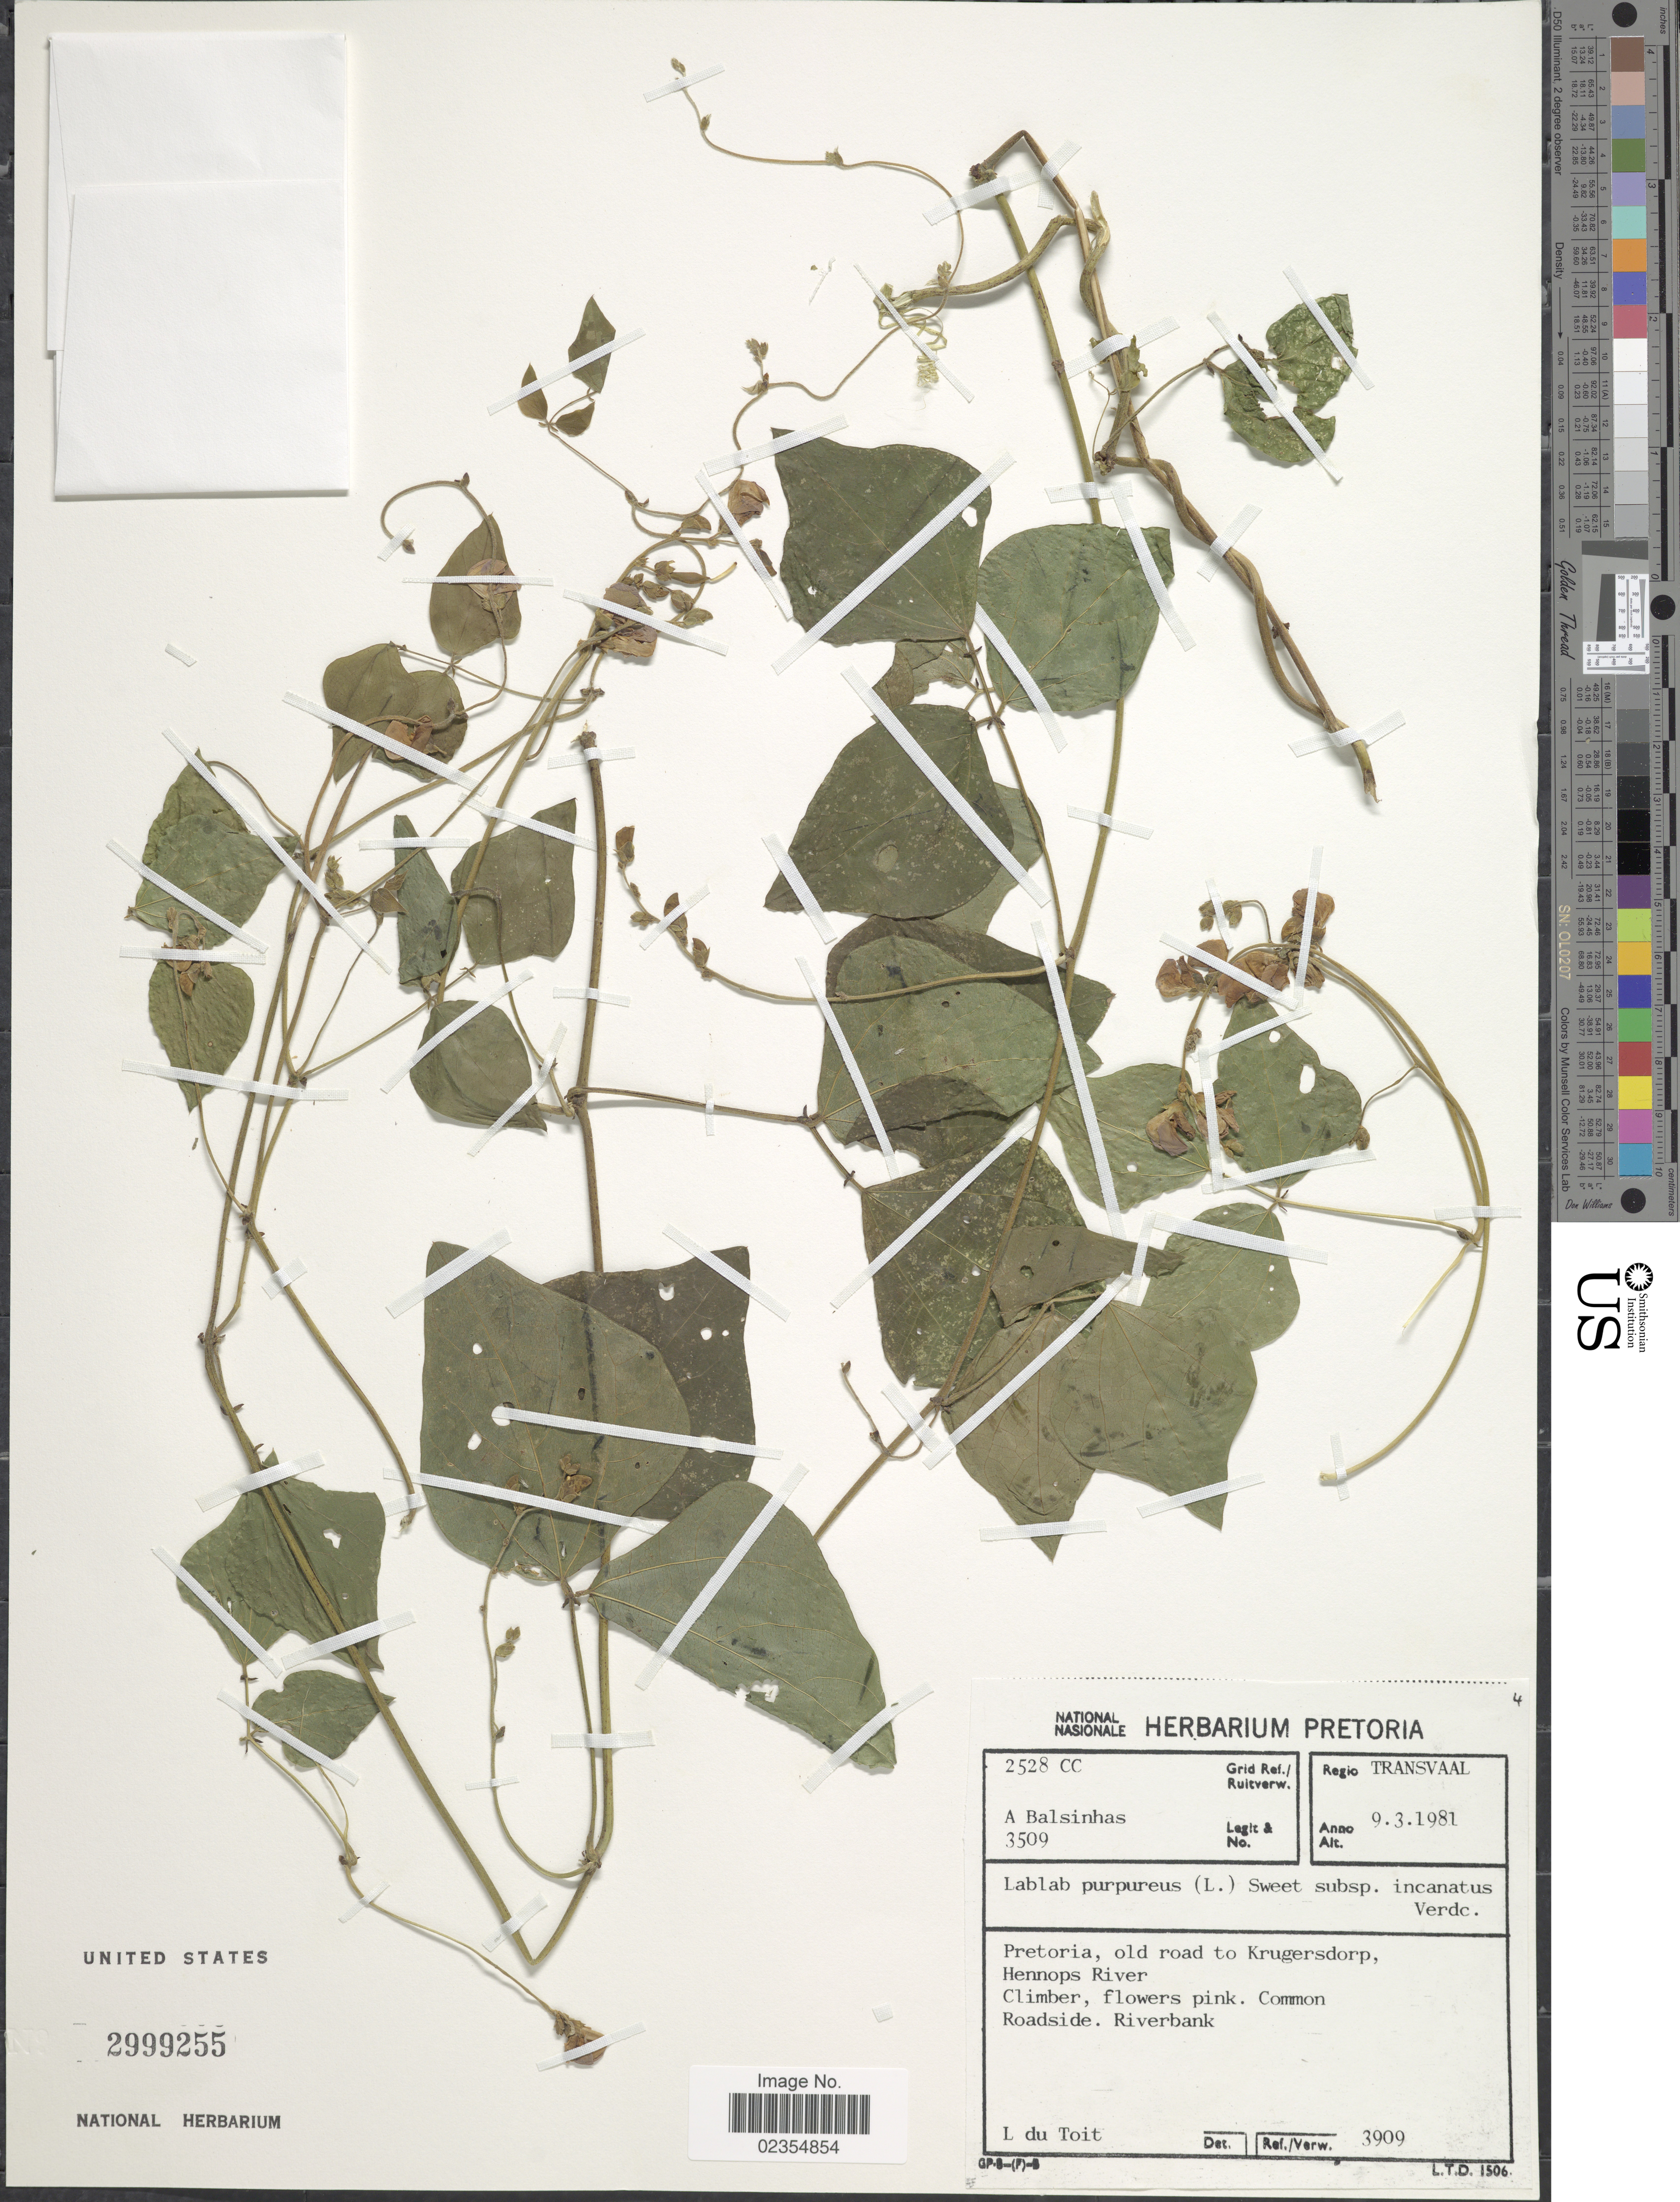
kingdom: Plantae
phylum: Tracheophyta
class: Magnoliopsida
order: Fabales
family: Fabaceae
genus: Lablab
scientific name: Lablab purpureus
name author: (L.) Sweet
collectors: A. A. Balsinhas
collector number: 3509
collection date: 1981-03-09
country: South Africa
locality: Regio Transvaal, Pretoria, old road to Krugersdorp, Hennops River, roadside, Riverbank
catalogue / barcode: US 2999255